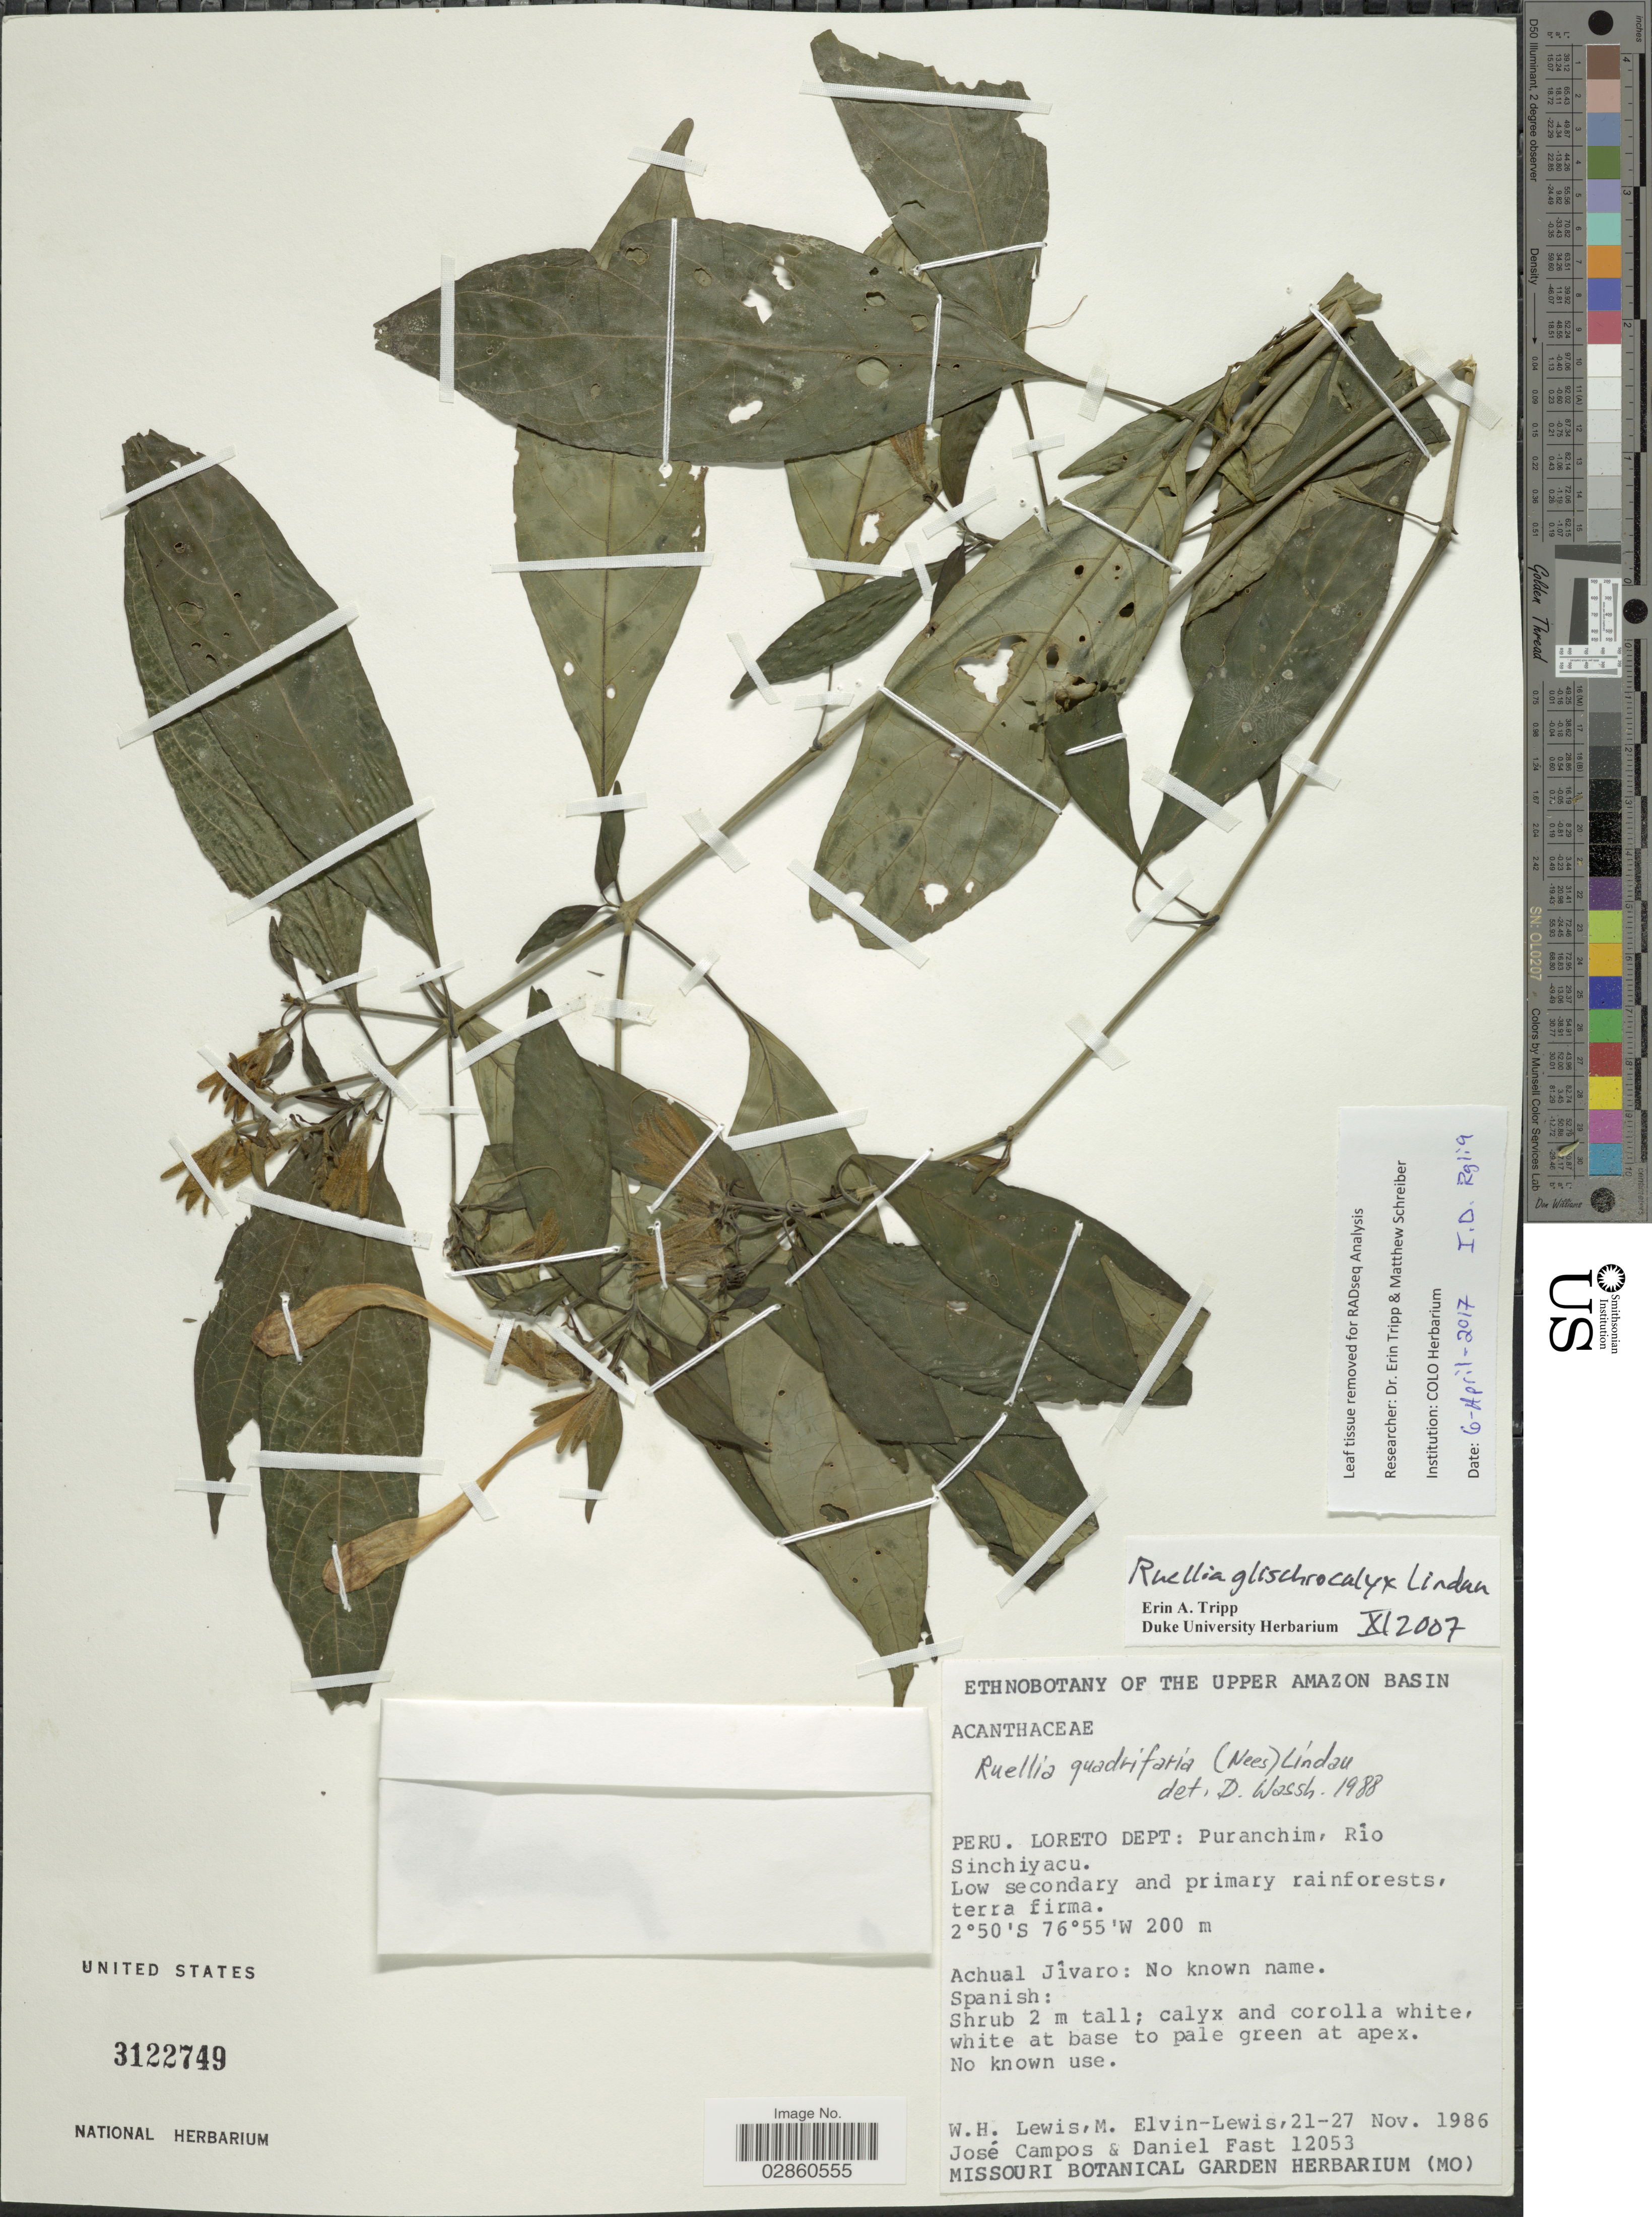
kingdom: Plantae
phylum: Tracheophyta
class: Magnoliopsida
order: Lamiales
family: Acanthaceae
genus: Ruellia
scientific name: Ruellia glischrocalyx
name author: Lindau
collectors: W. H. Lewis, M. Elvin-Lewis, J. Campos & D. Fast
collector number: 12053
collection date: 1986-11-21/1986-11-27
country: Peru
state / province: Loreto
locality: Loreto Dept: Puranchim, Río Sinchiyacu.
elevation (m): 200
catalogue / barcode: US 3122749